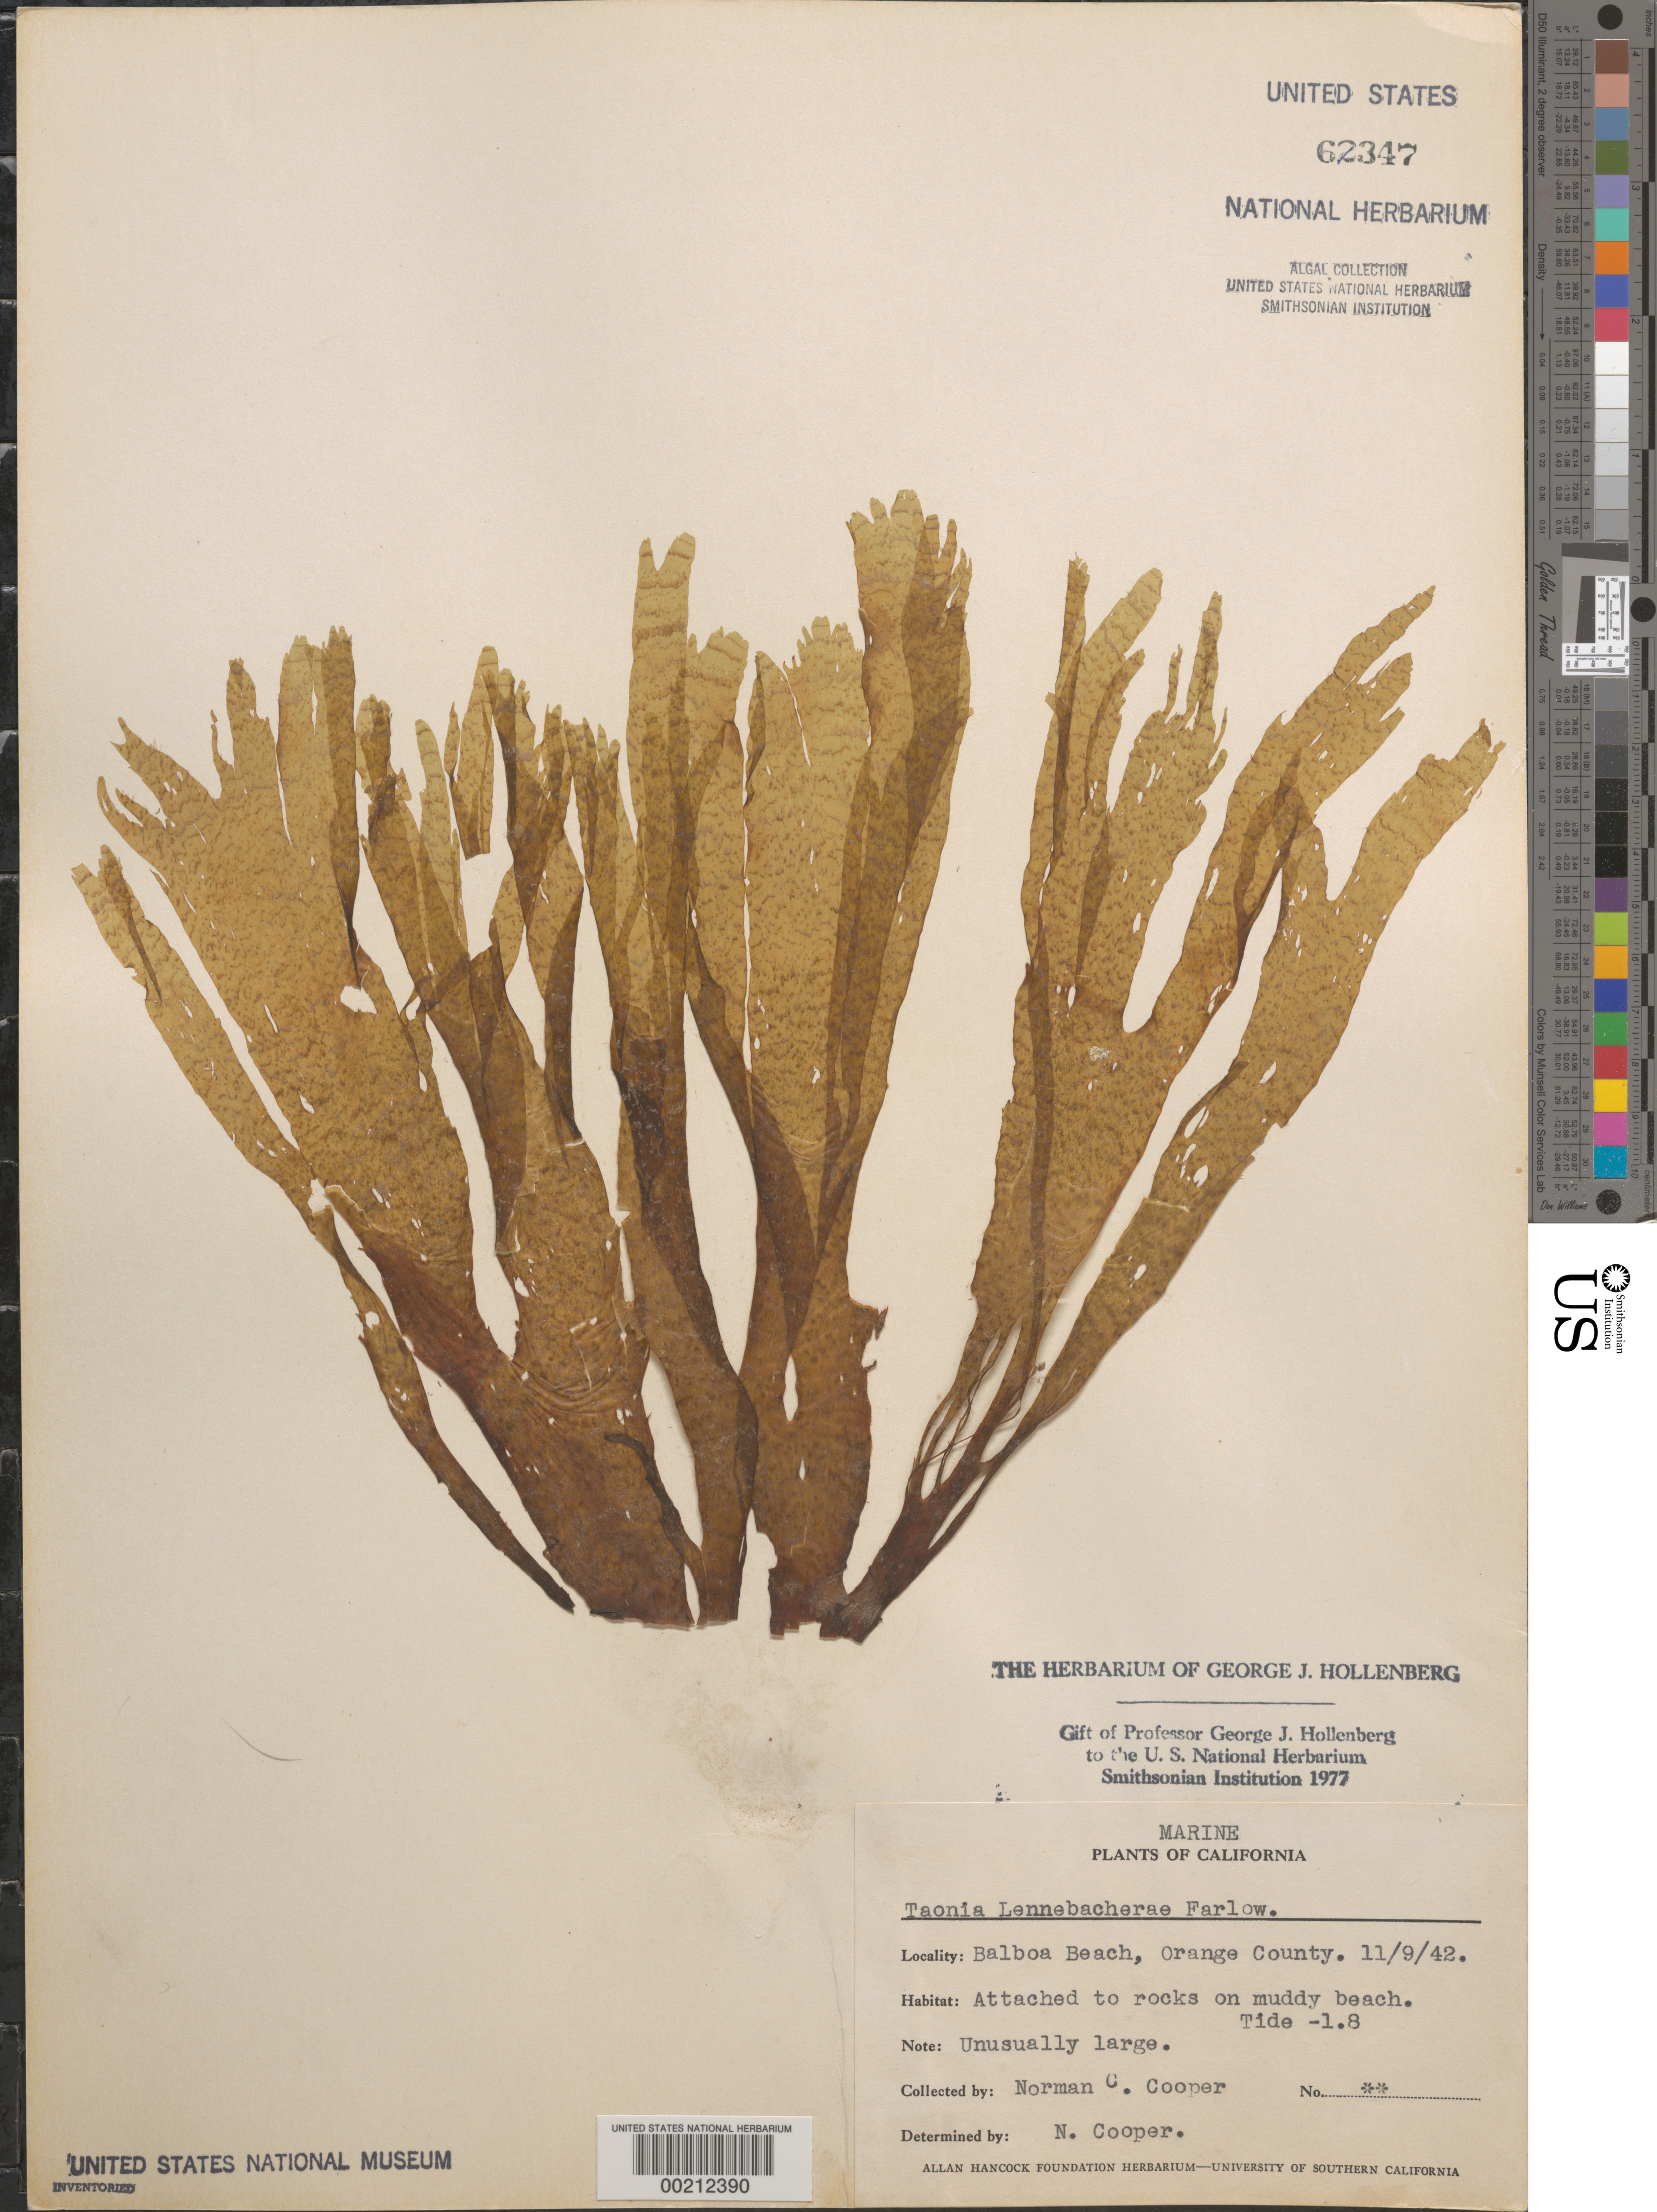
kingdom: Chromista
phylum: Ochrophyta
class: Phaeophyceae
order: Dictyotales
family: Dictyotaceae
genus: Taonia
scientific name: Taonia lennebackerae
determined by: Cooper, N. C.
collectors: N. Cooper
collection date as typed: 09 Nov 1942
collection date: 1942-11-09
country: United States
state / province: California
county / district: Orange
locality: Balboa Beach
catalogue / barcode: US 62347